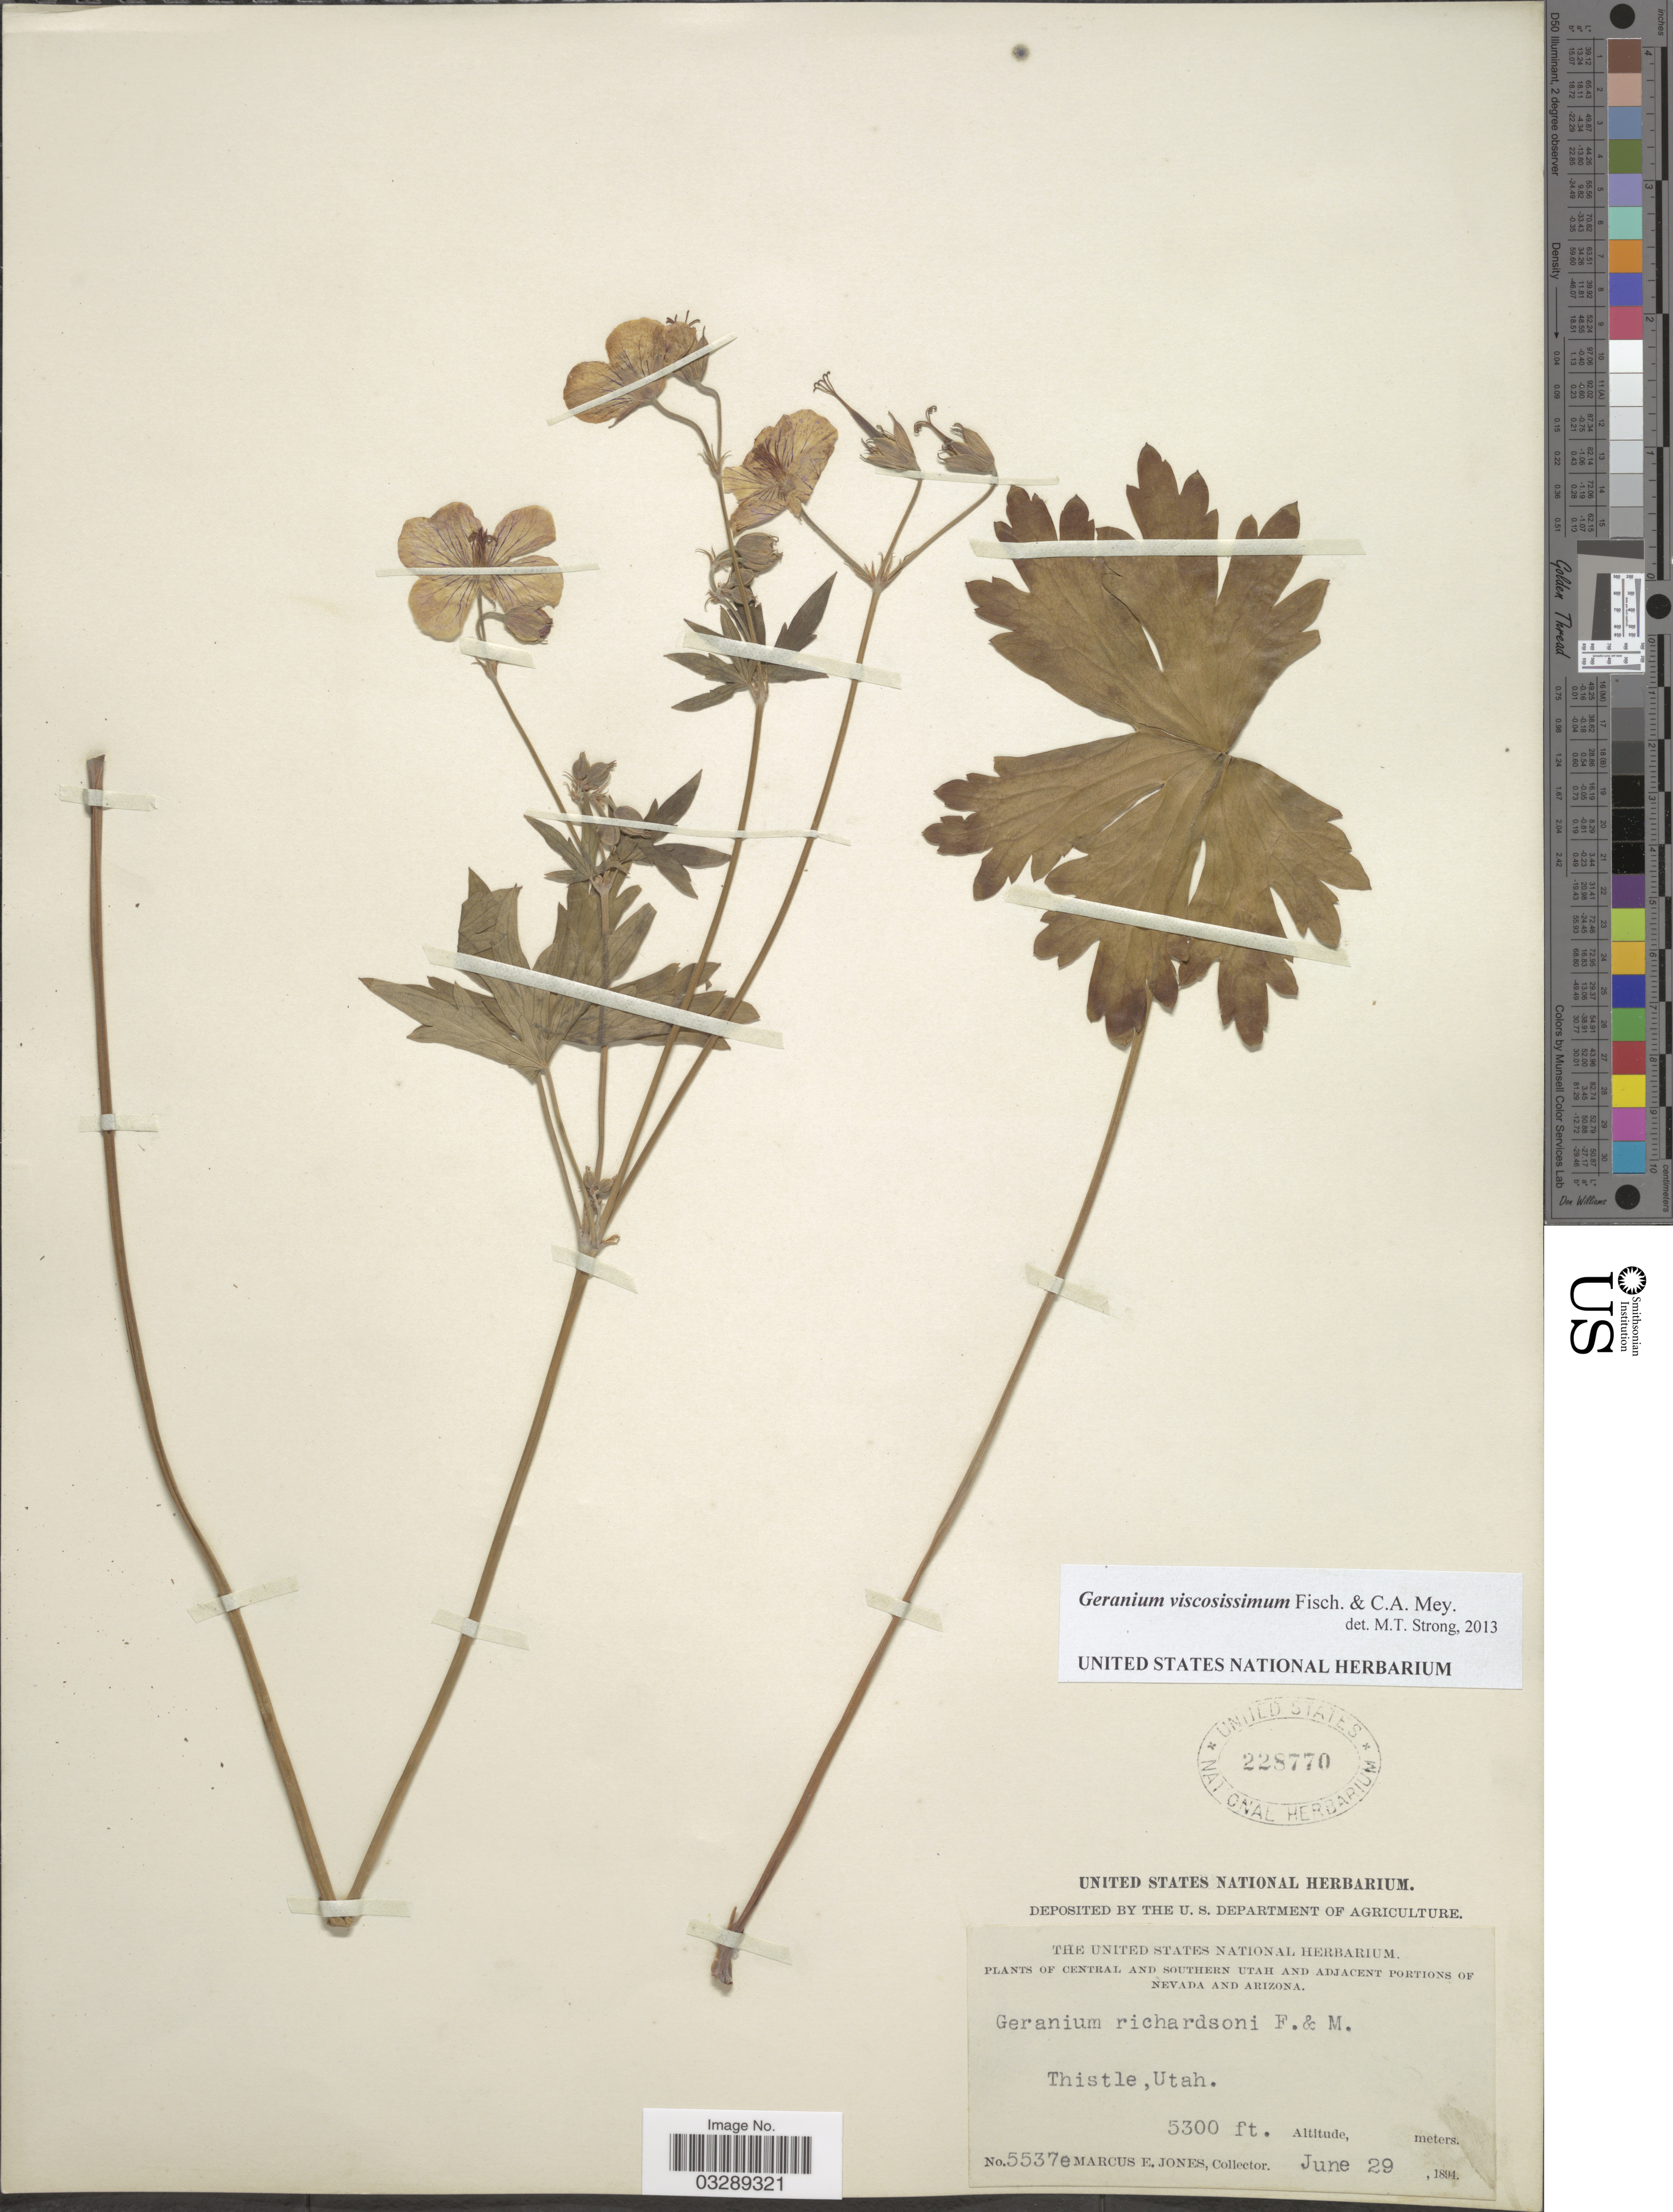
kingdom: Plantae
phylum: Tracheophyta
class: Magnoliopsida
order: Geraniales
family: Geraniaceae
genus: Geranium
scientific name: Geranium viscosissimum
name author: Fisch. & C.A. Mey.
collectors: M. E. Jones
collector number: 5537e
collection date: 1894-06-29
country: United States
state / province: Utah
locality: Central and Southern Utah, Thistle.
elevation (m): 1615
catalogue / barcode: US 228770